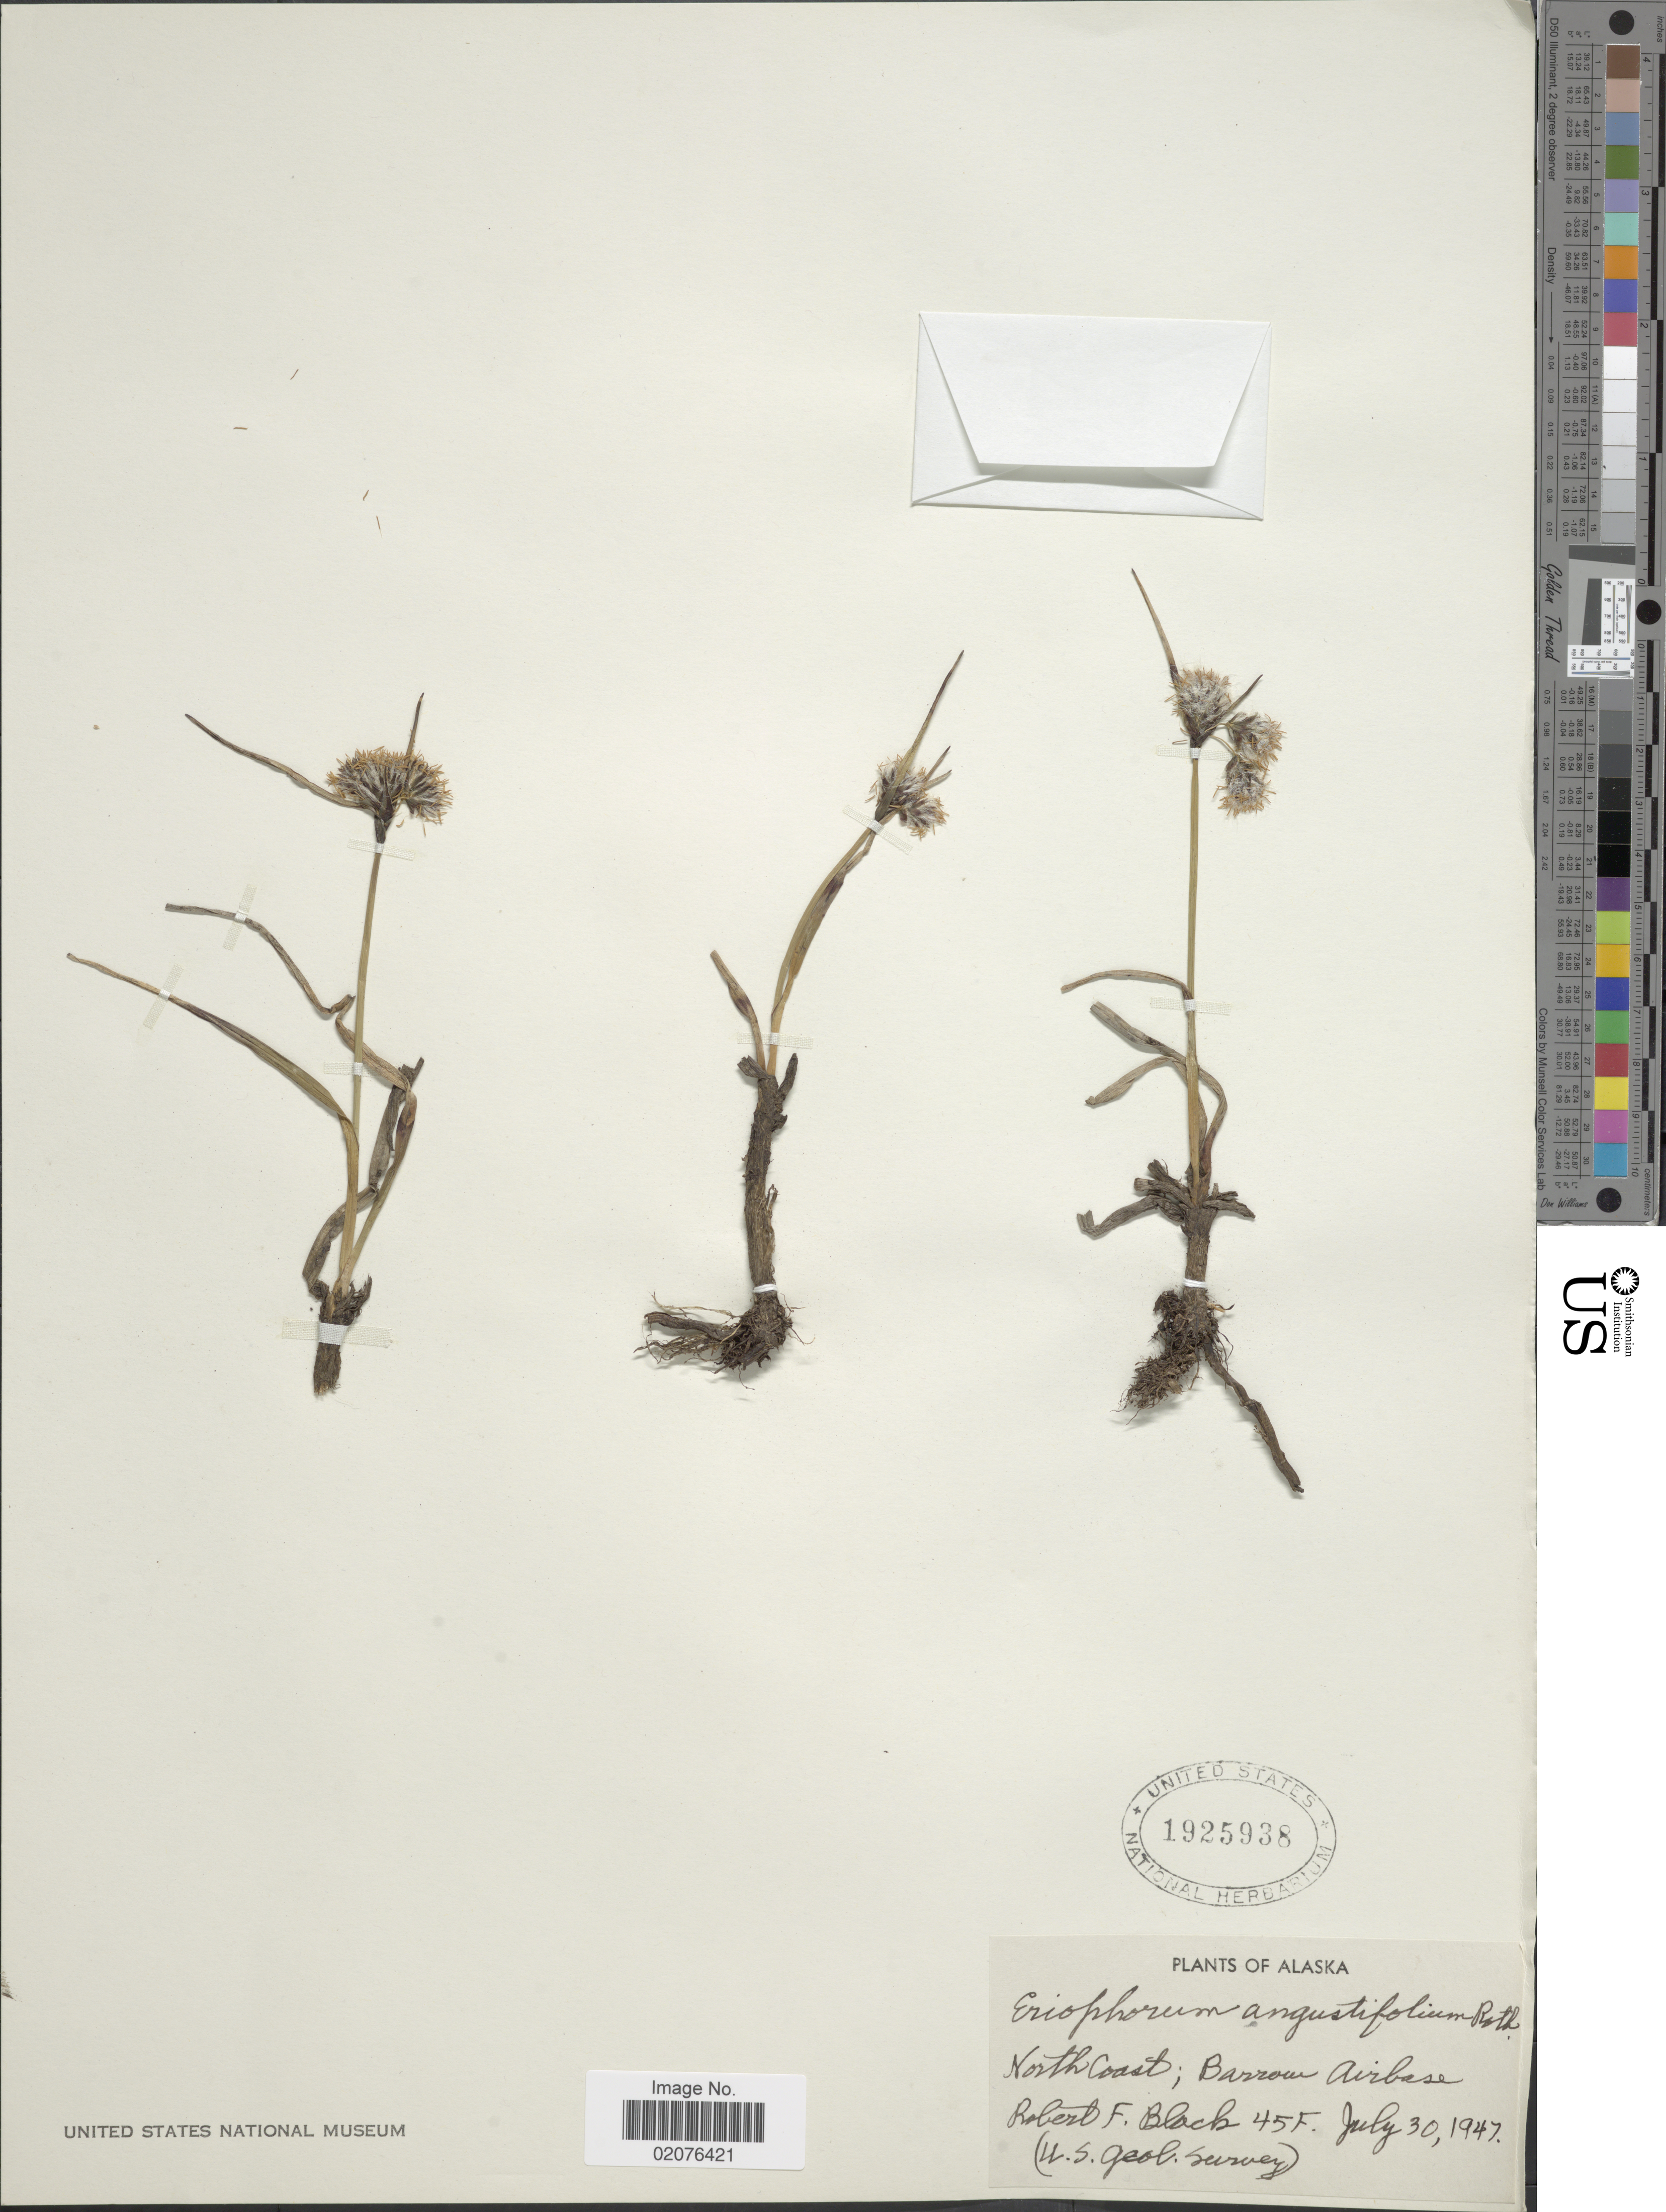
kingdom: Plantae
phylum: Tracheophyta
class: Liliopsida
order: Poales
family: Cyperaceae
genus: Eriophorum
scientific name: Eriophorum angustifolium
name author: Honck.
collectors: R. F. Black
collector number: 45F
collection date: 1947-07-30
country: United States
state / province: Alaska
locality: North Coast; Barrow Airbase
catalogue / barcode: US 1925938